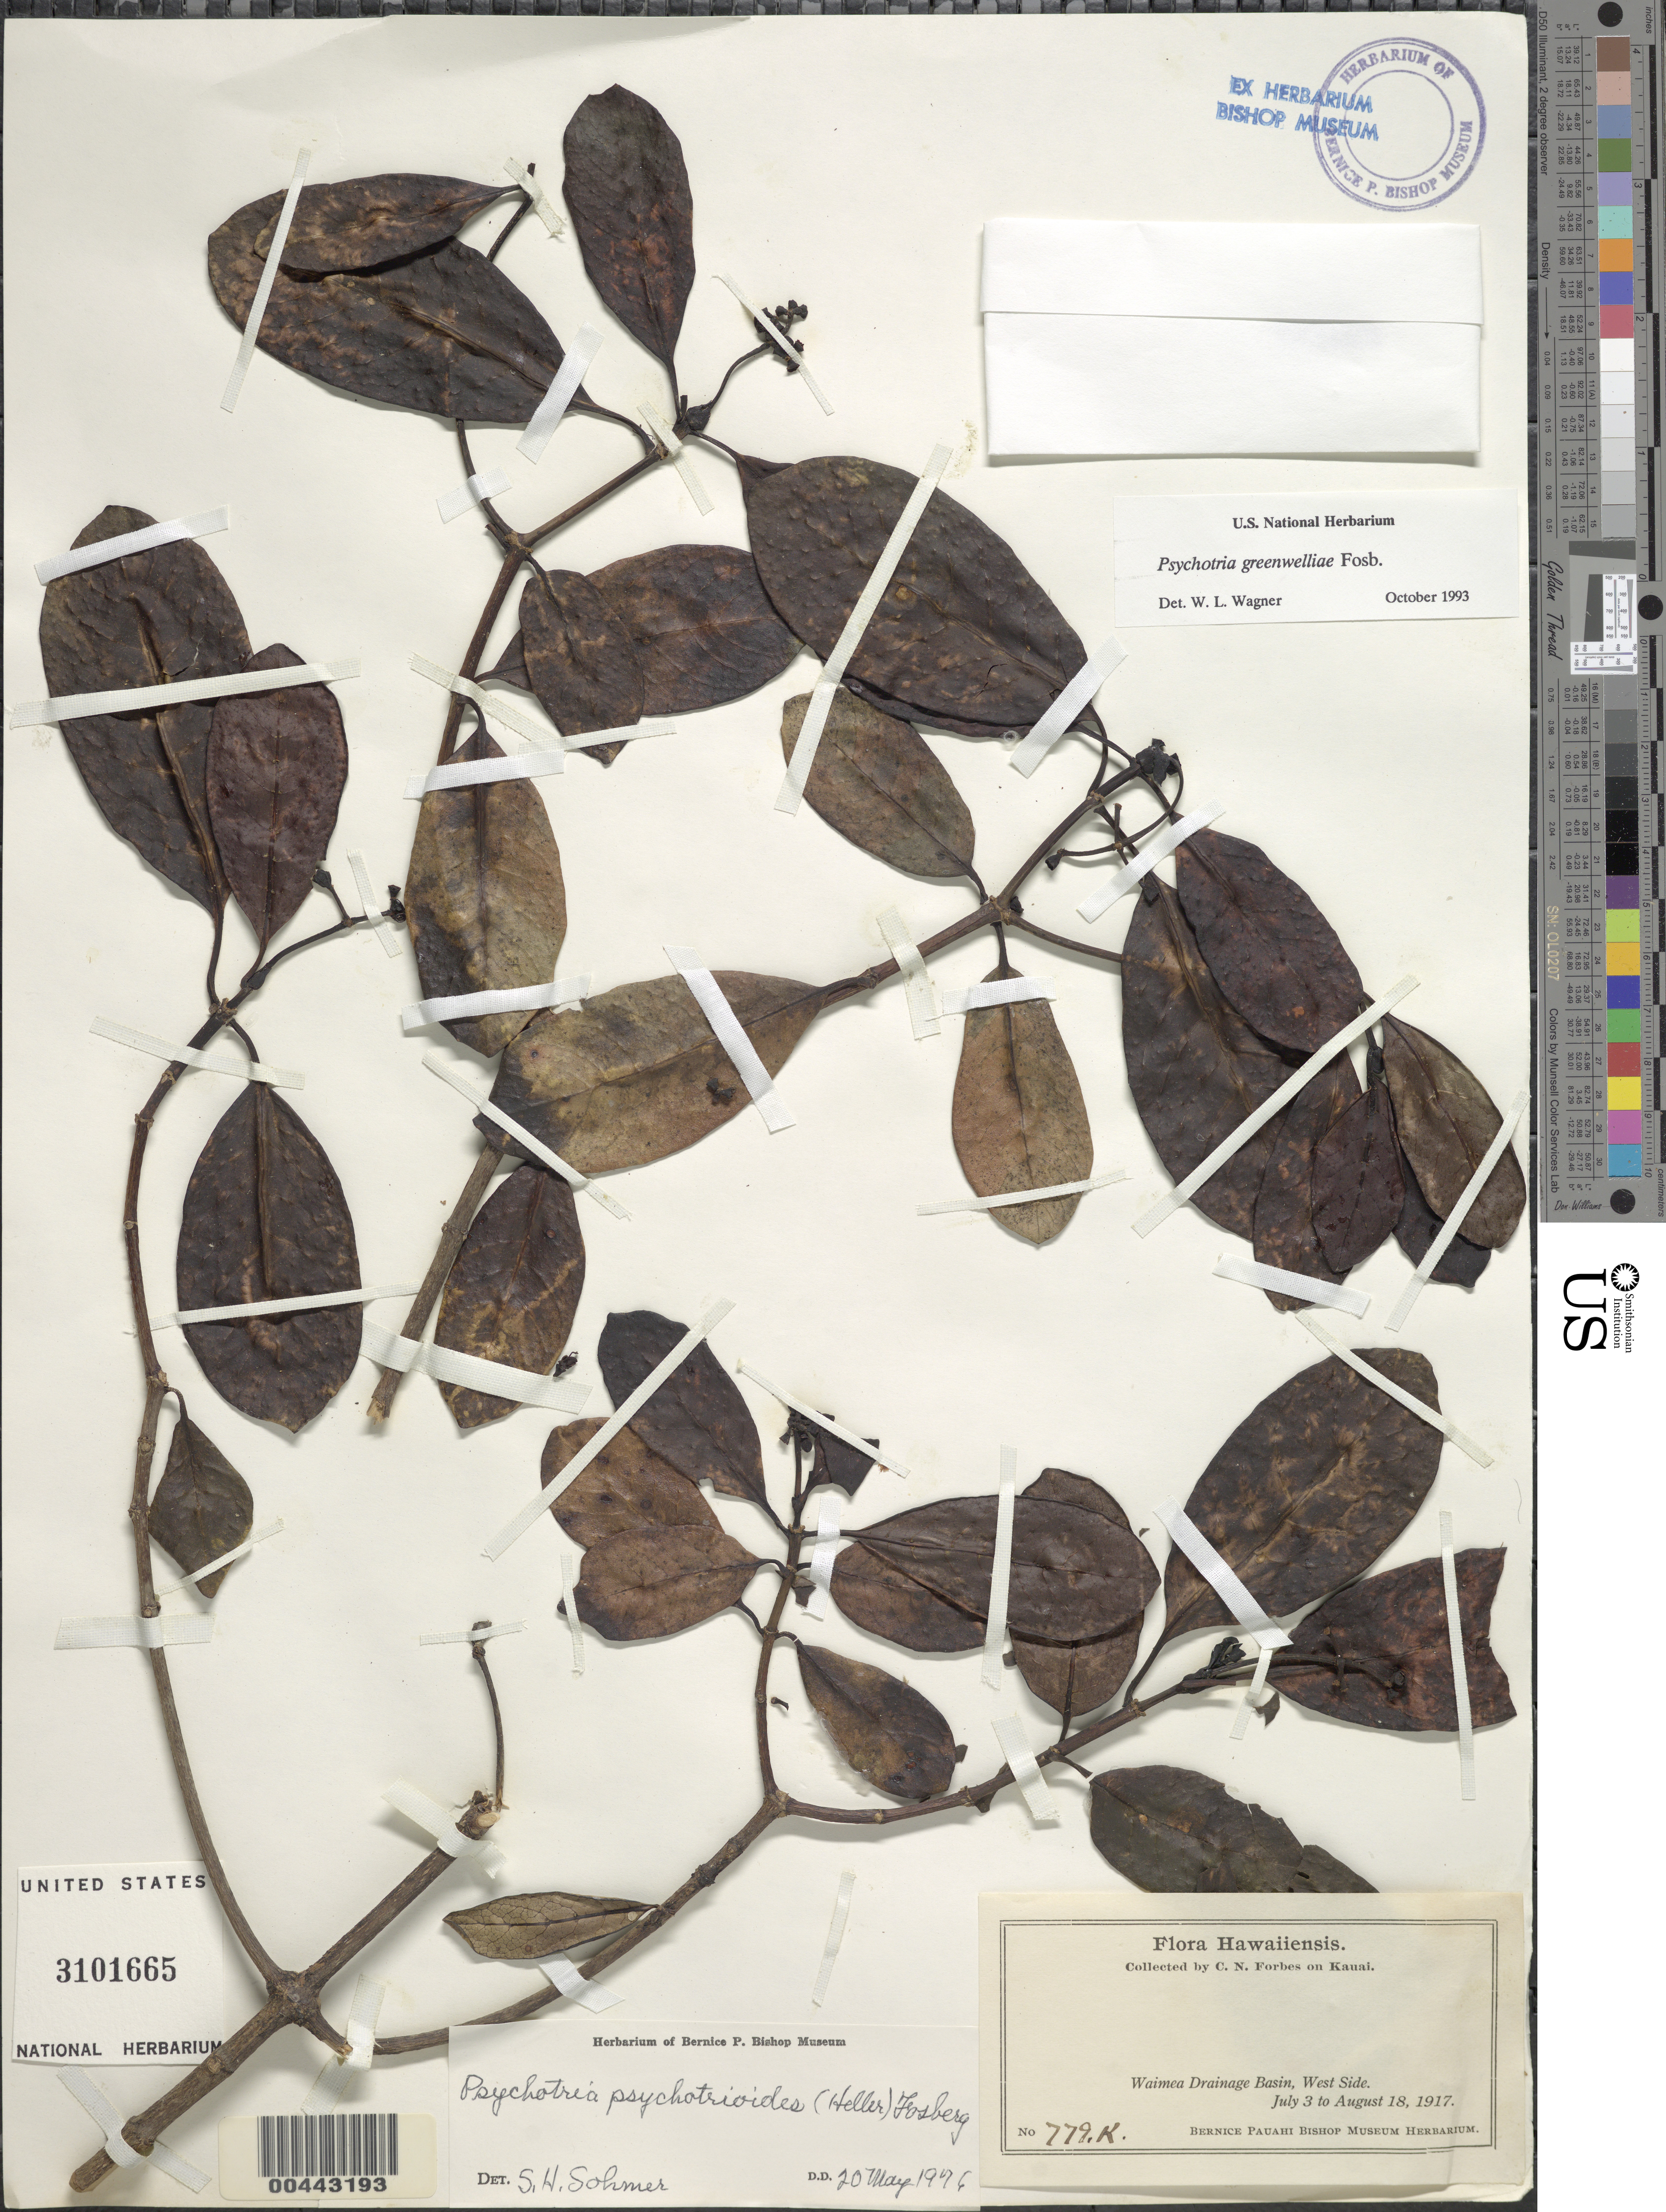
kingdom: Plantae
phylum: Tracheophyta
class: Magnoliopsida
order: Gentianales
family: Rubiaceae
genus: Psychotria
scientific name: Psychotria greenwelliae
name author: Fosberg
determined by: Wagner, W. L., (BOT), Smithsonian Institution - National Museum of Natural History (UNITED STATES)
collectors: C. N. Forbes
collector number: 779.K.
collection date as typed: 3 Jul 1917 to 18 Aug 1917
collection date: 1917-07-03/1917-08-18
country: United States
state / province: Hawaii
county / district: Kauai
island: Kaua'i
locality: Waimea Drainage Basin, West Side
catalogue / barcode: US 3101665